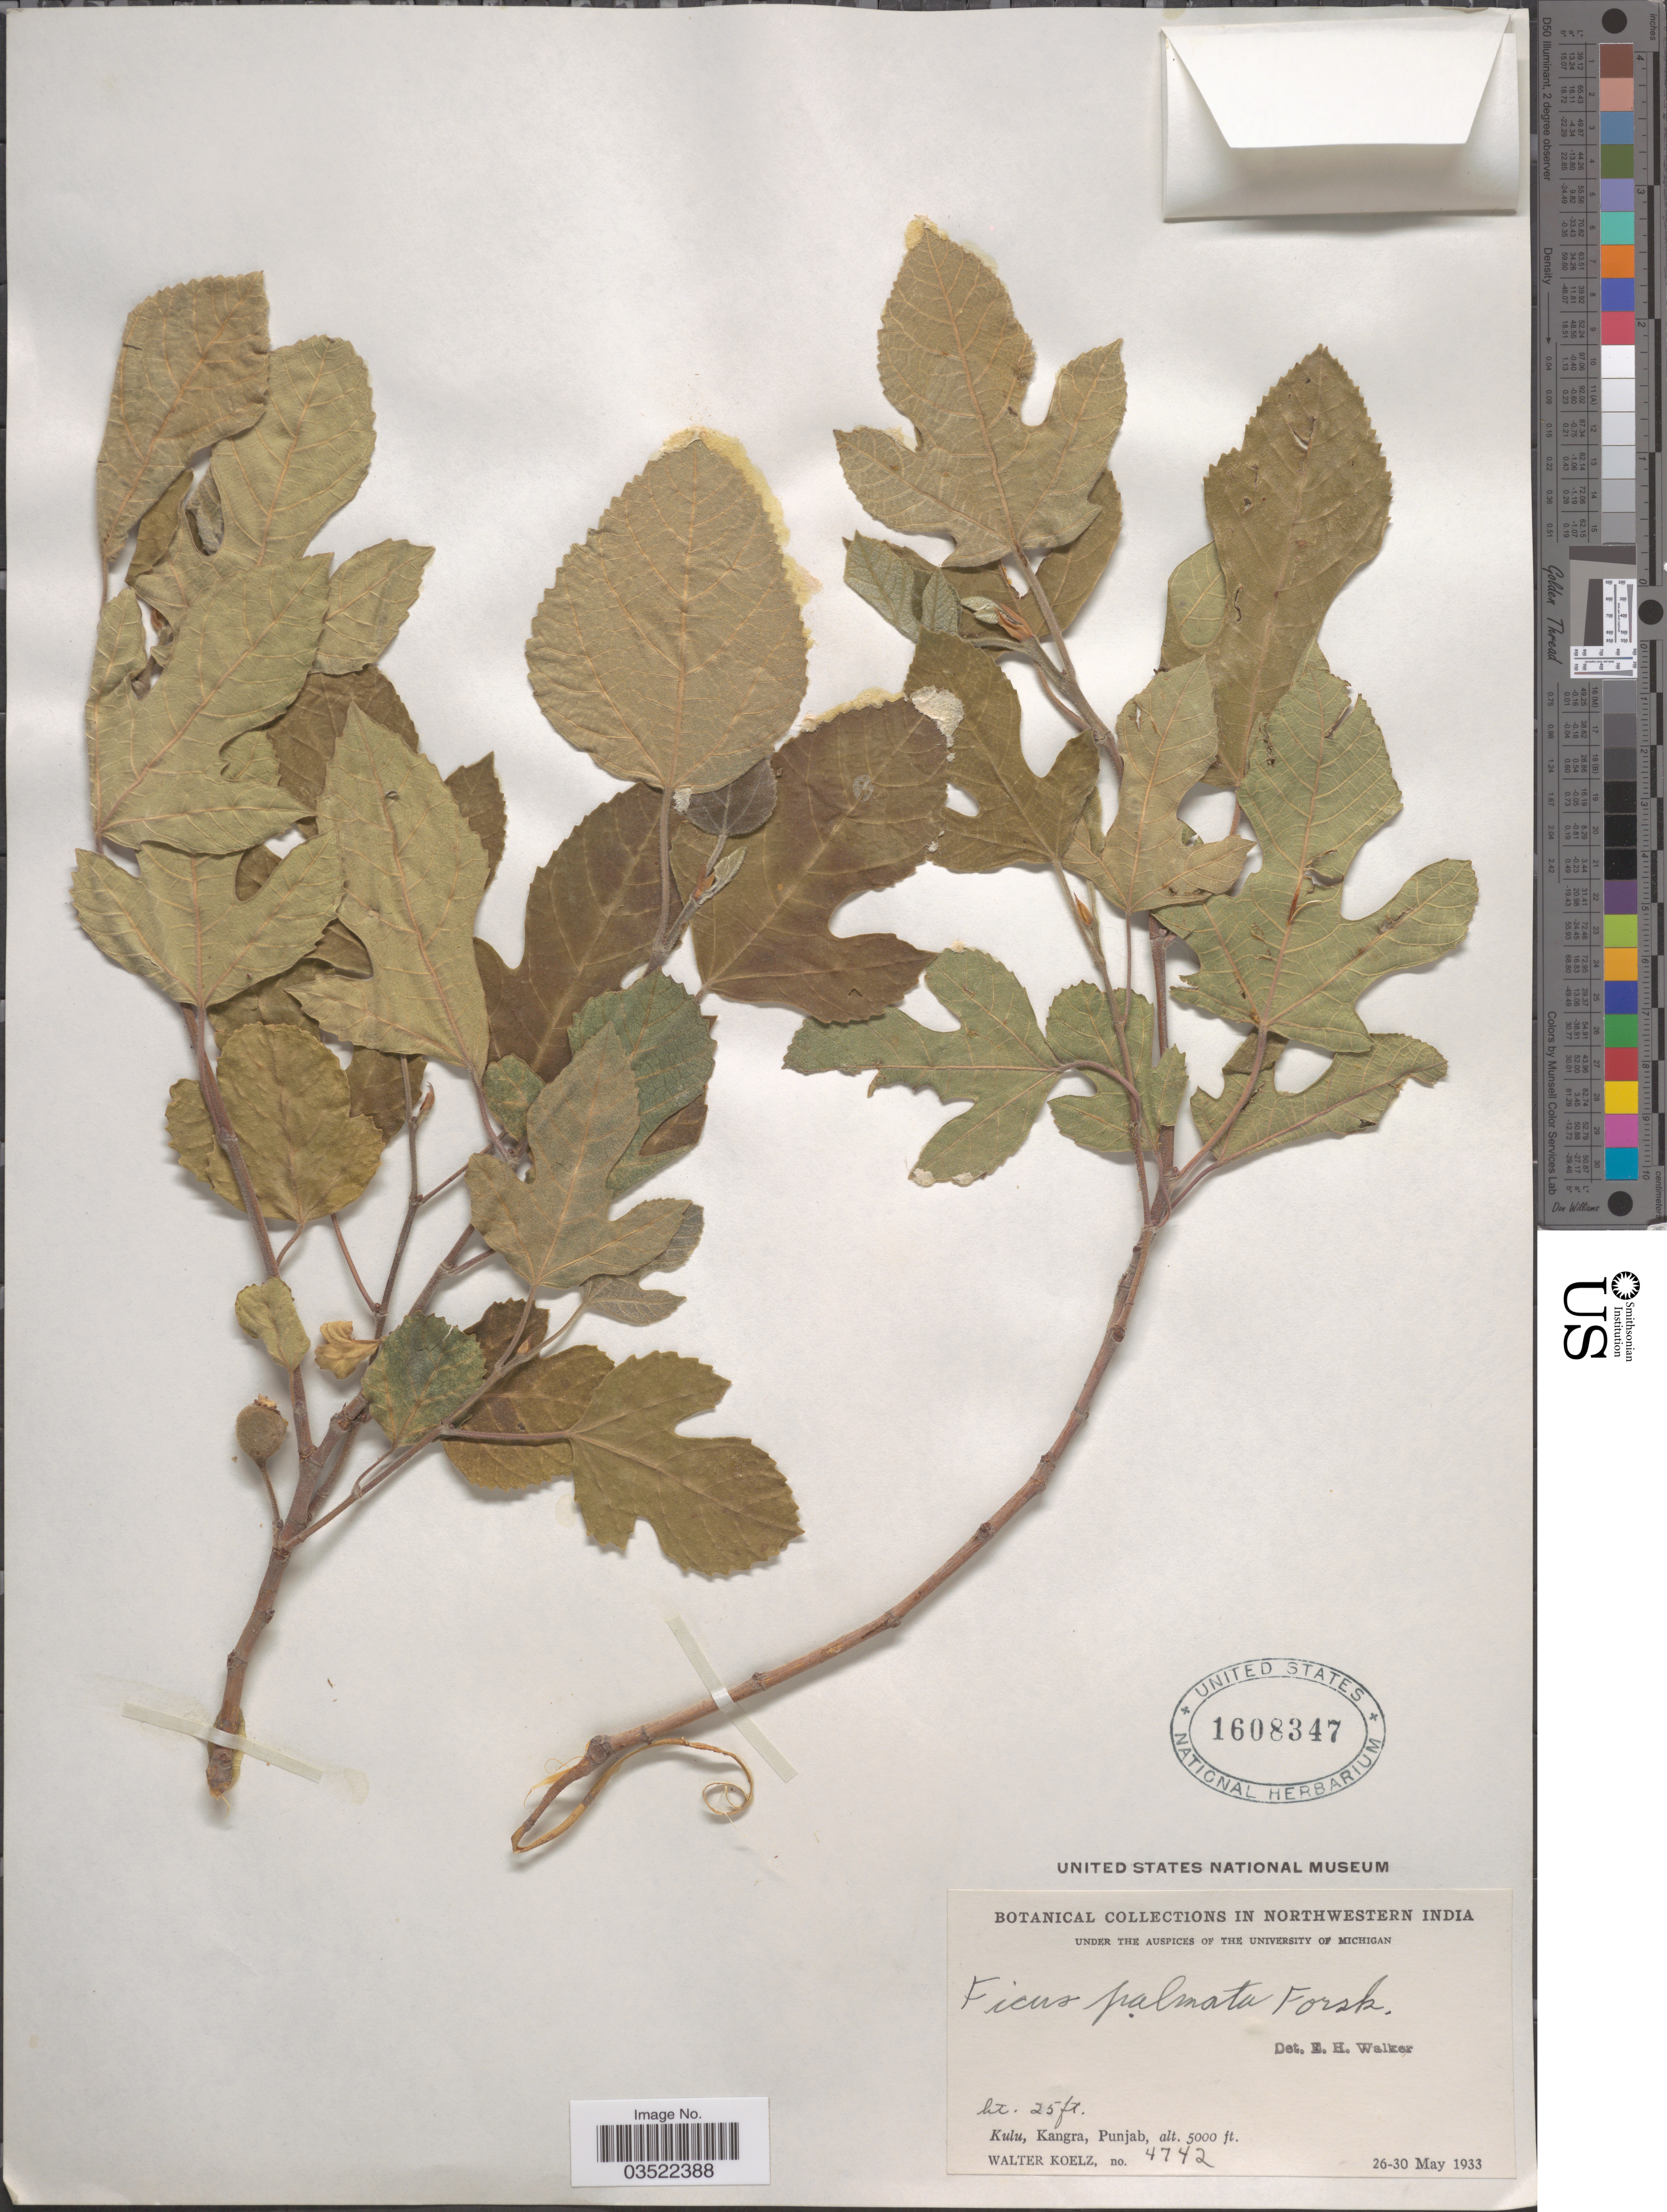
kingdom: Plantae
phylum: Tracheophyta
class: Magnoliopsida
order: Rosales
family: Moraceae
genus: Ficus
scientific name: Ficus palmata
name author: Forssk.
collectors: W. N. Koelz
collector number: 4742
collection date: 1933-05-26/1933-05-30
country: India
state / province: Punjab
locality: Northwestern India. Kulu, Kangra.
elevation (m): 1524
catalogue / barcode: US 1608347